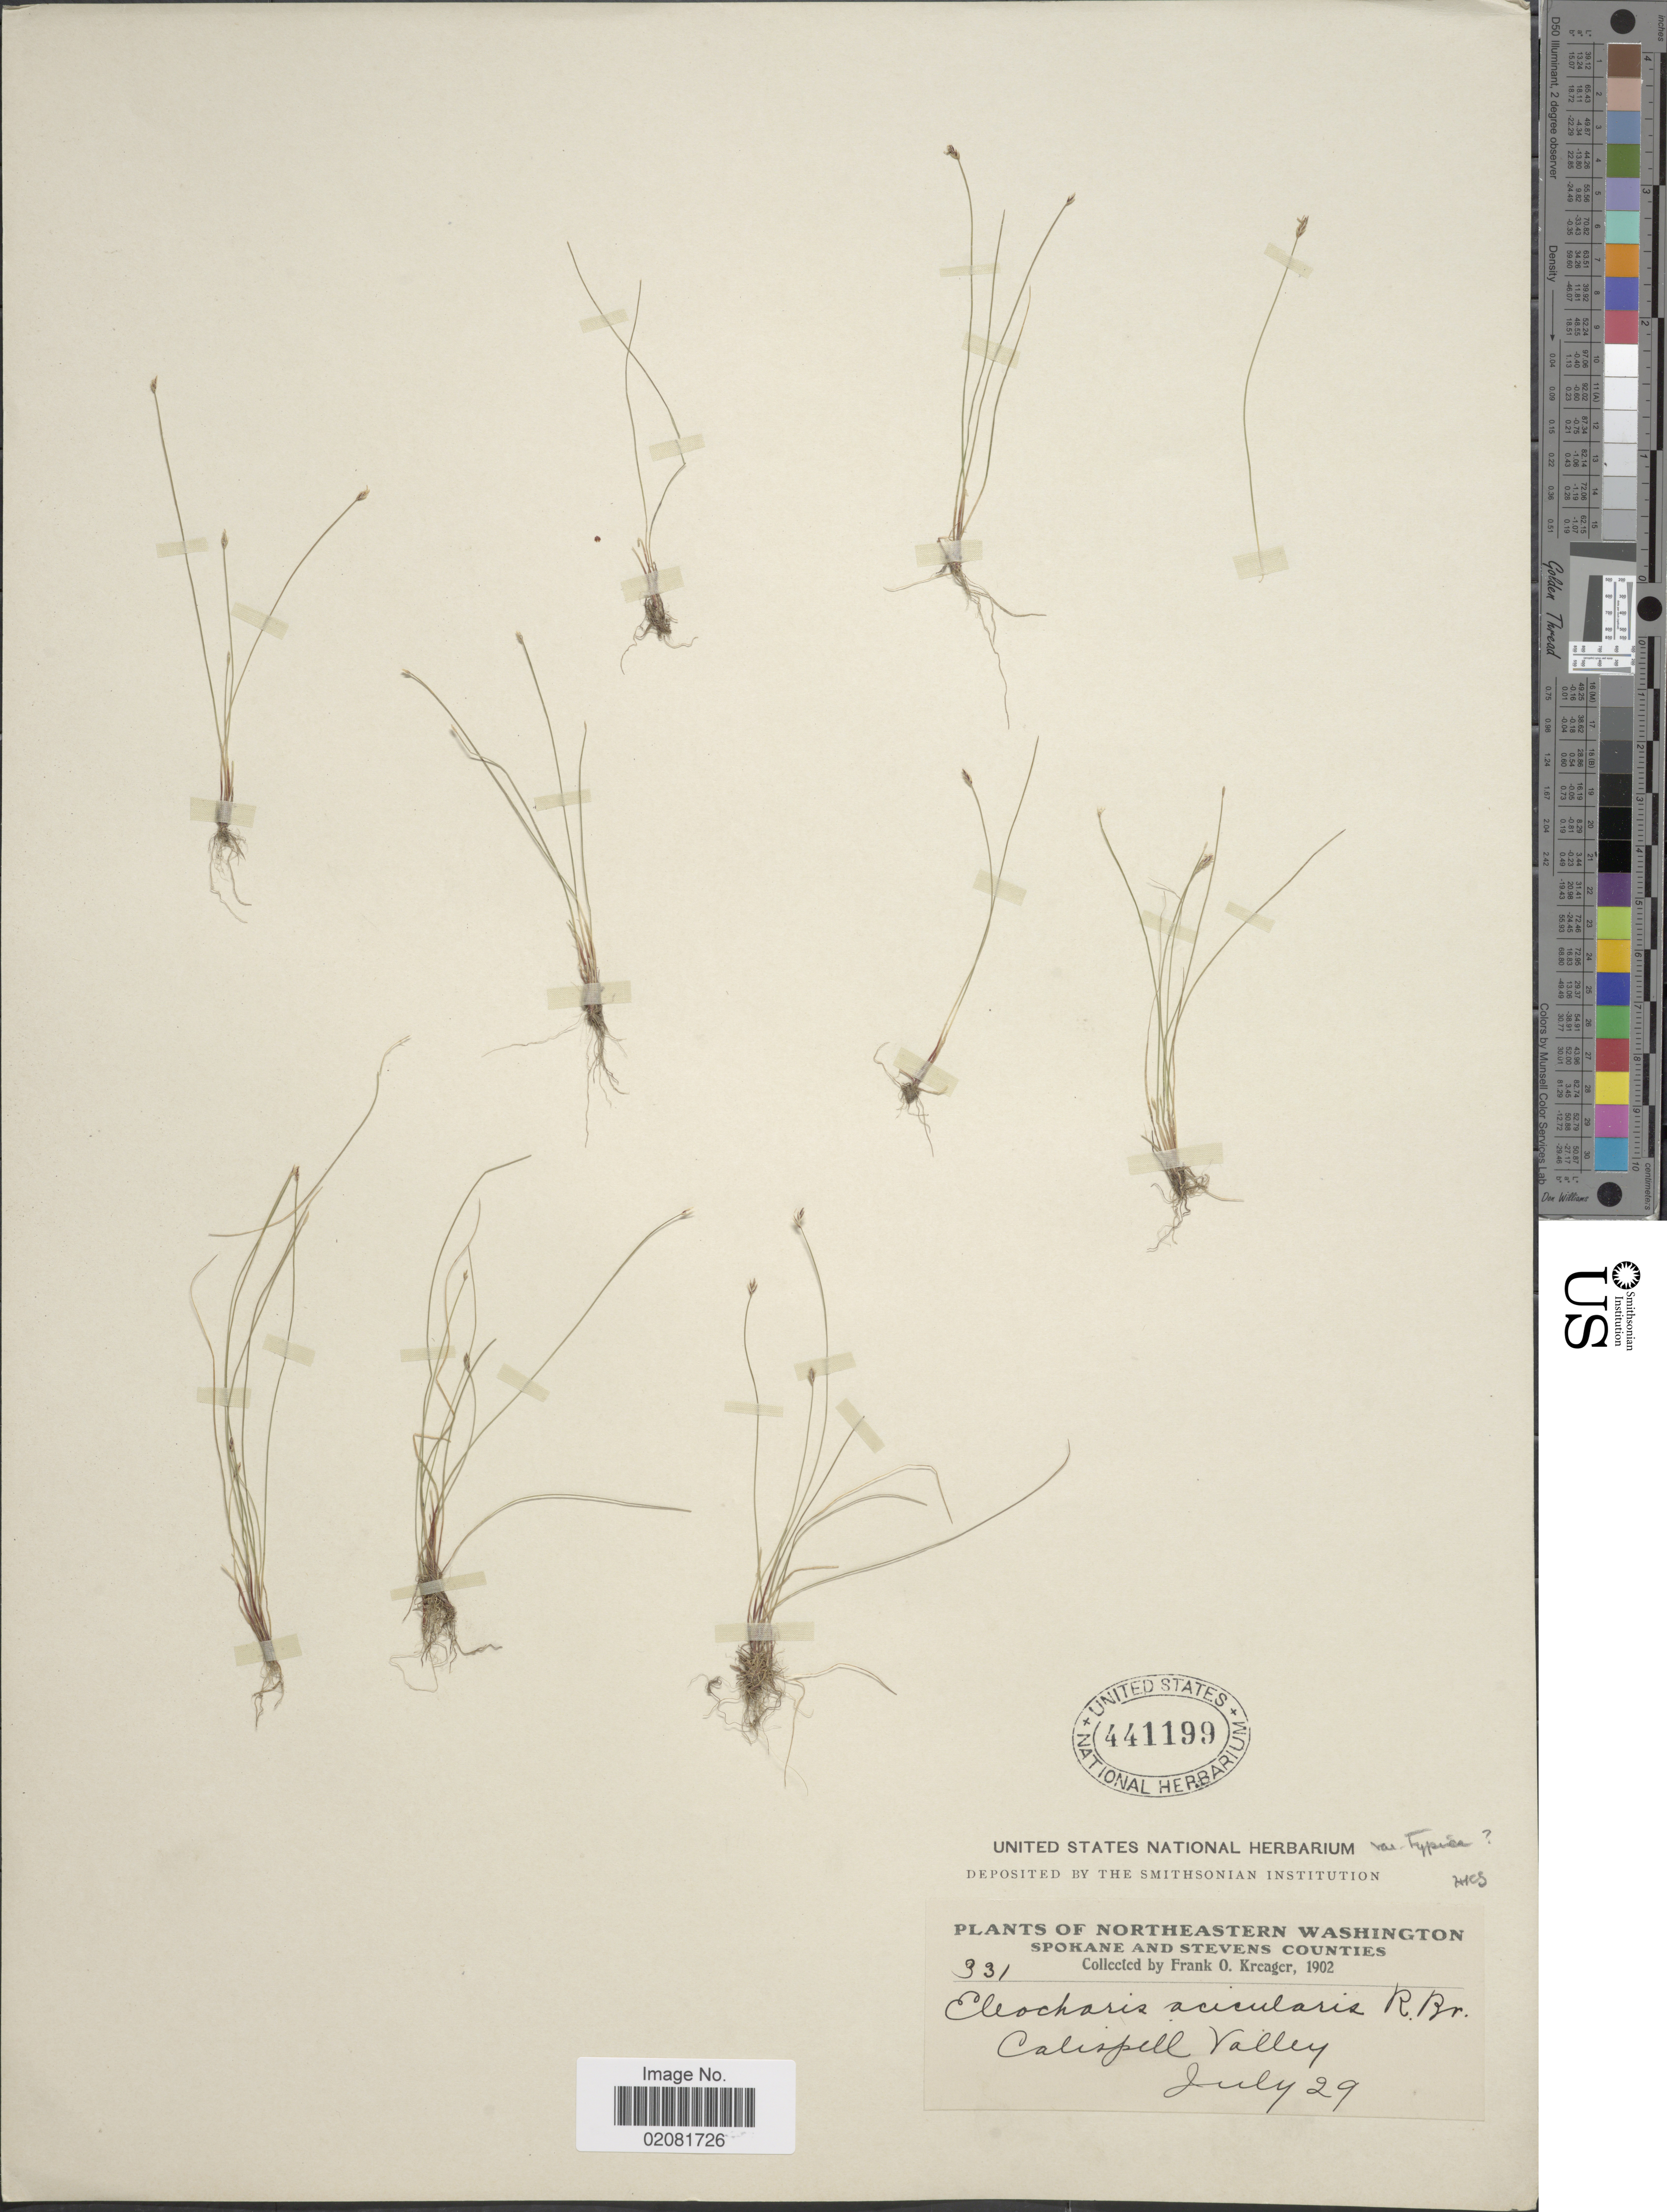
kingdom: Plantae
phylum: Tracheophyta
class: Liliopsida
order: Poales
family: Cyperaceae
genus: Eleocharis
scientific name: Eleocharis acicularis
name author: (L.) Roem. & Schult.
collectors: F. Kreager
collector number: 331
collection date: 1902-07-29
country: United States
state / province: Washington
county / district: Spokane / Stevens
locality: Northeastern Washington. Spokane and Stevens Counties. Calispell Valley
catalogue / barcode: US 441199